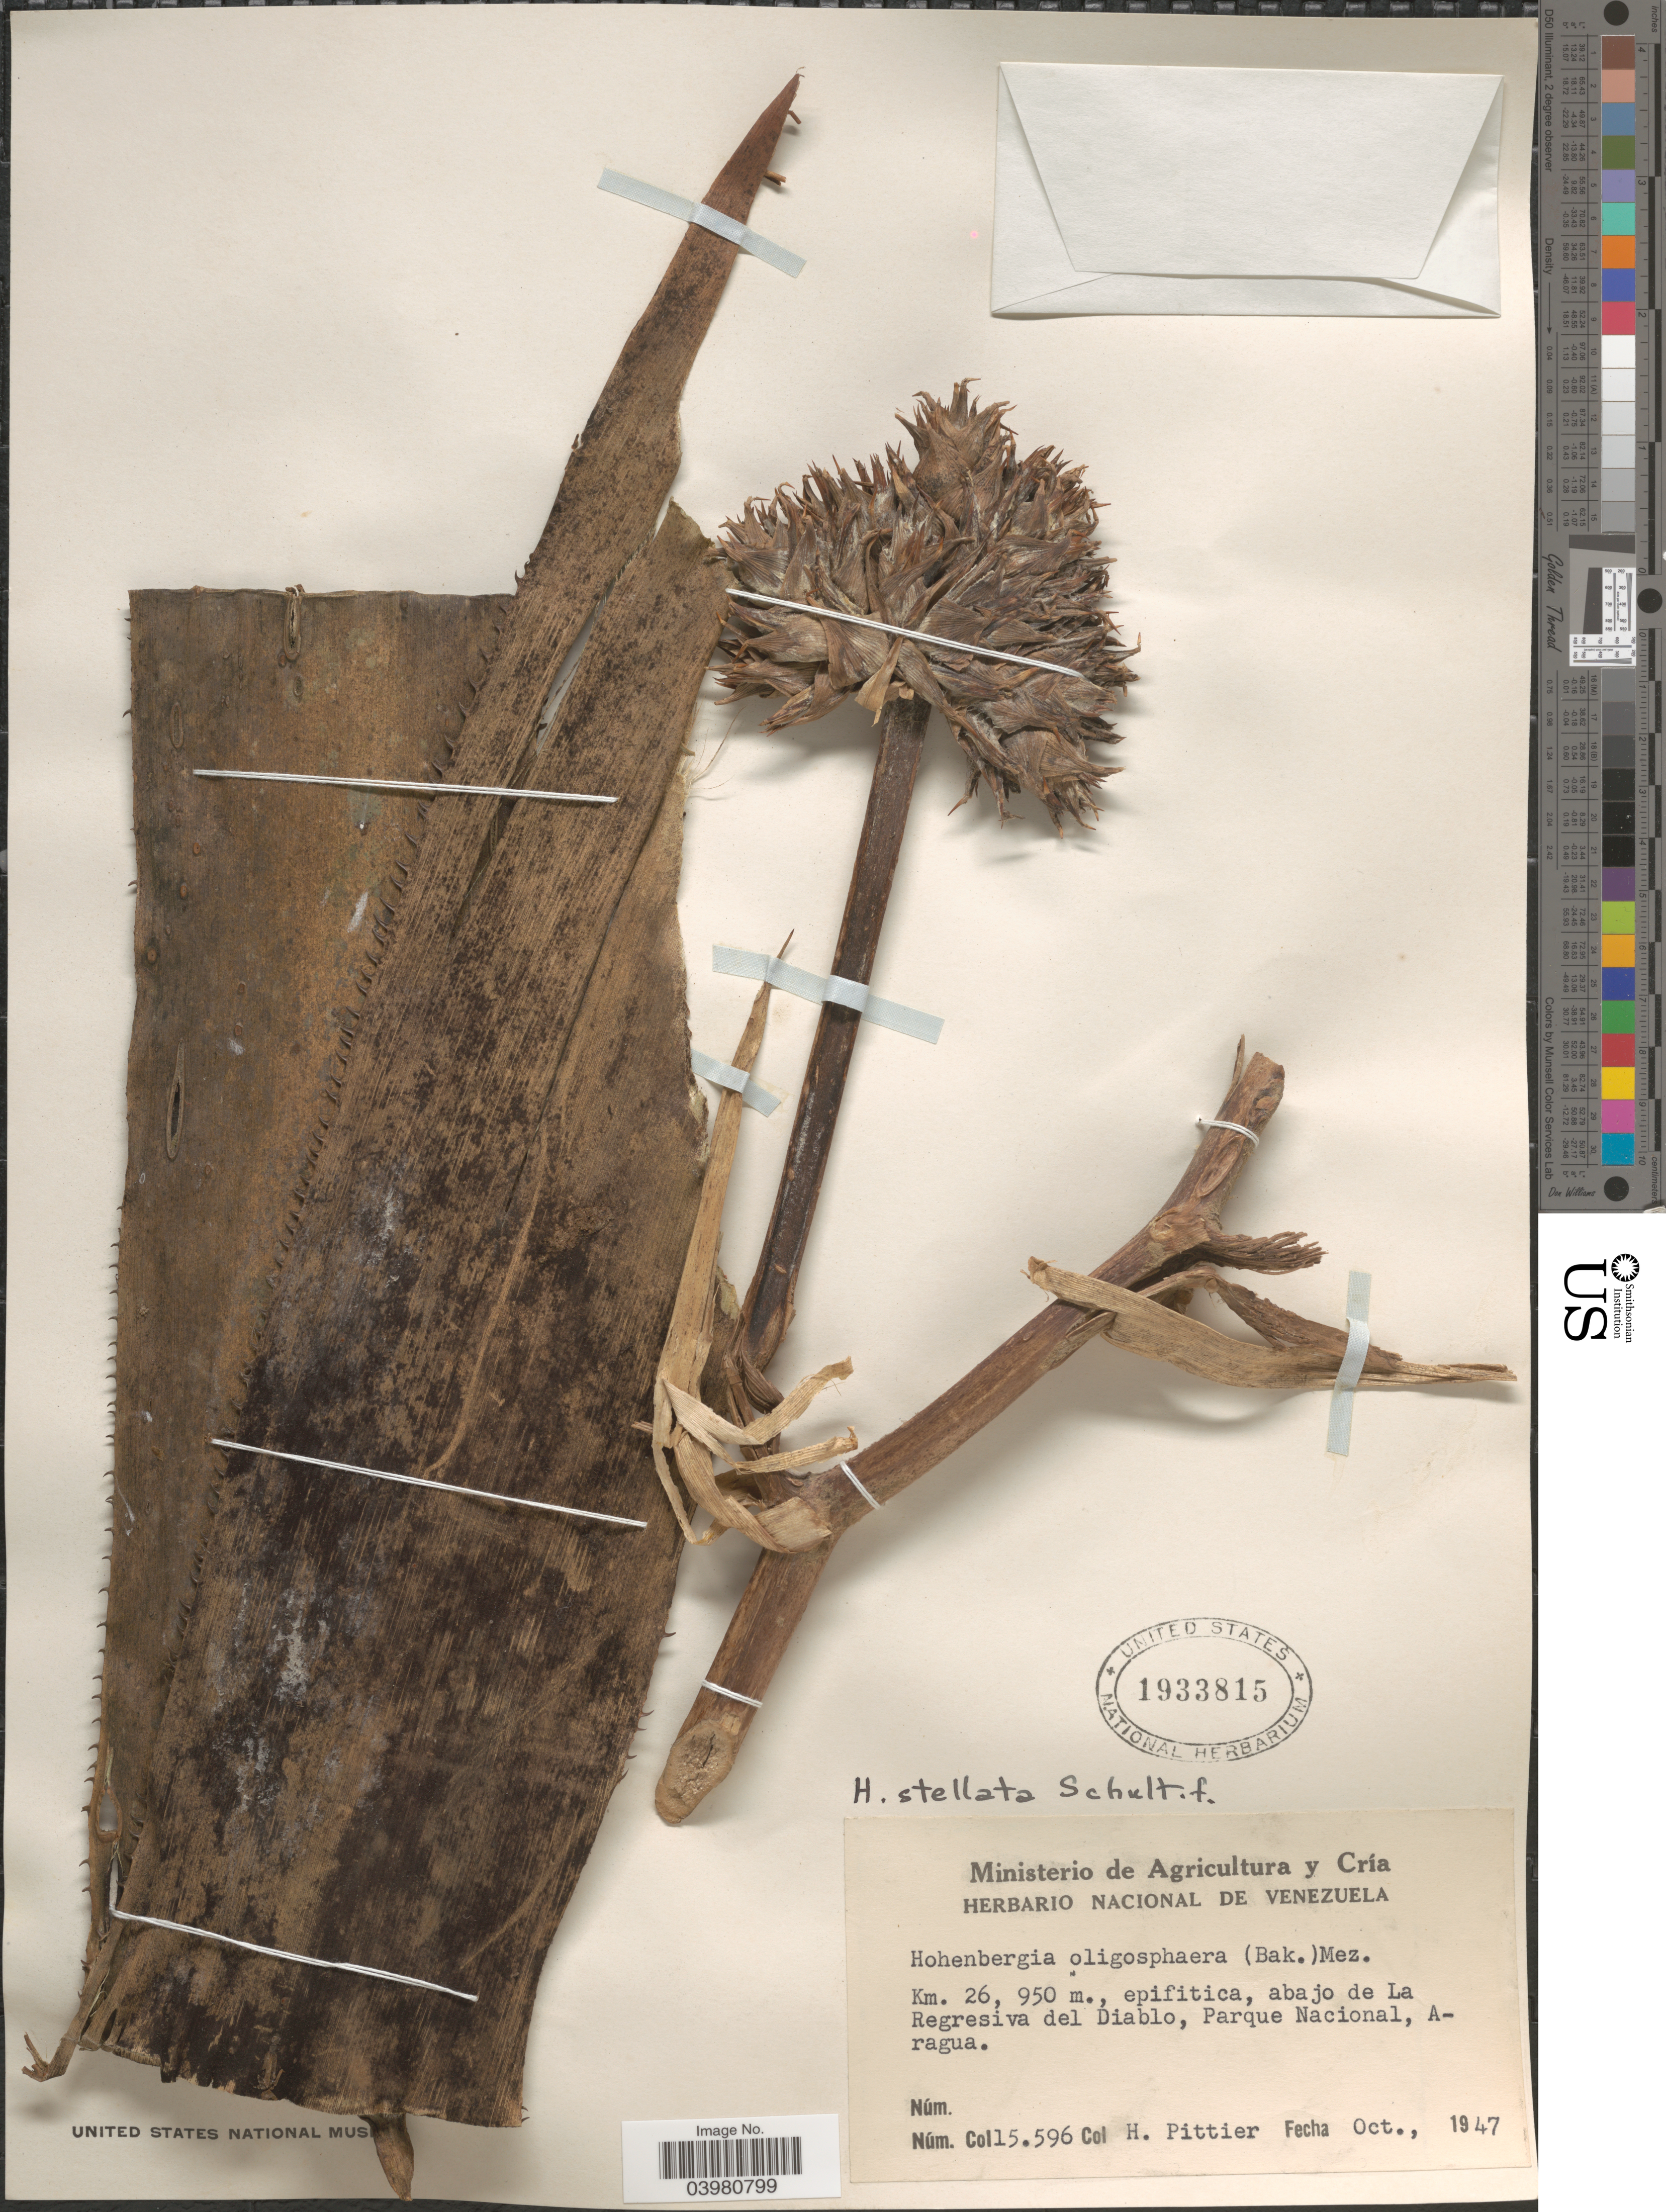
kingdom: Plantae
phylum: Tracheophyta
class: Liliopsida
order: Poales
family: Bromeliaceae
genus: Hohenbergia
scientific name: Hohenbergia stellata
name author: Schult. & Schult. f.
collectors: H. F. Pittier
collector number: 15596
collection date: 1947-10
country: Venezuela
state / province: Aragua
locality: Km. 26, abajo de La Regresiva del Diablo, Parque Nacional.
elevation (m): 950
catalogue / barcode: US 1933815